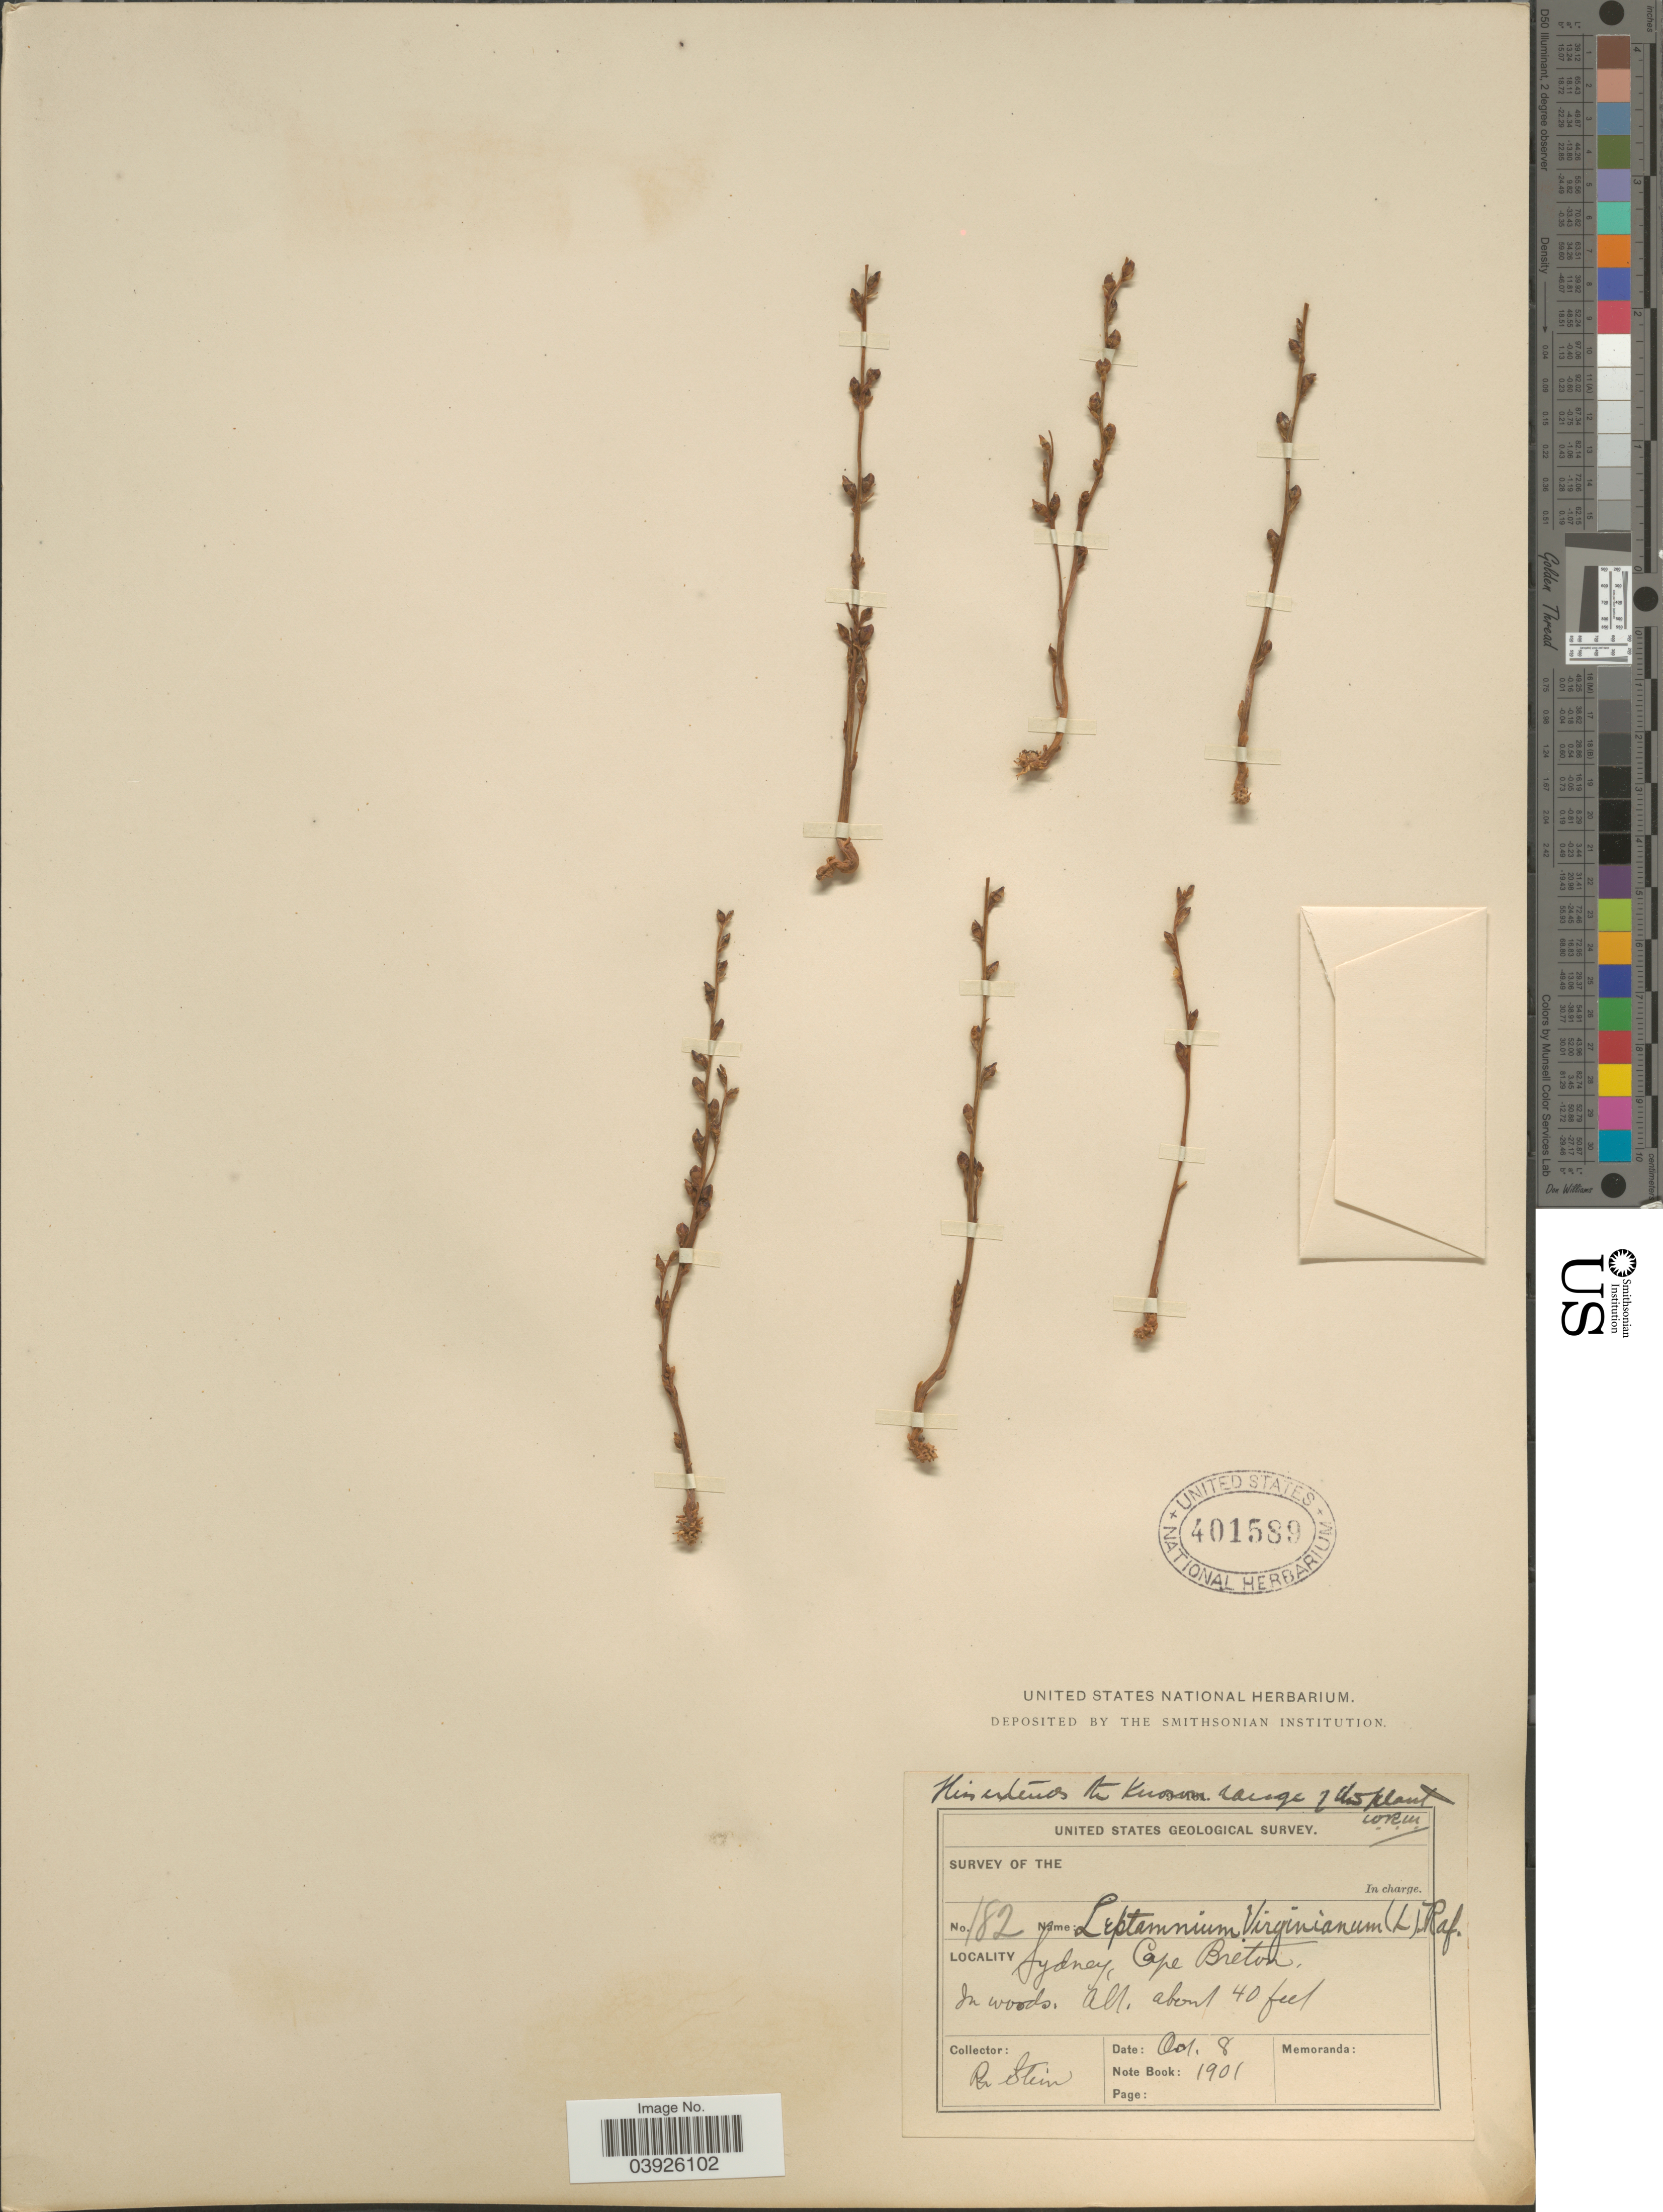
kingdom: Plantae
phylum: Tracheophyta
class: Magnoliopsida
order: Lamiales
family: Orobanchaceae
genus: Epifagus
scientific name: Epifagus virginiana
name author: (L.) W.P.C. Barton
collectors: R. Stein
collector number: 182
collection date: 1901-10-08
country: Canada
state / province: Nova Scotia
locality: Sydney, Cape Breton.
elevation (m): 12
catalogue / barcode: US 401589